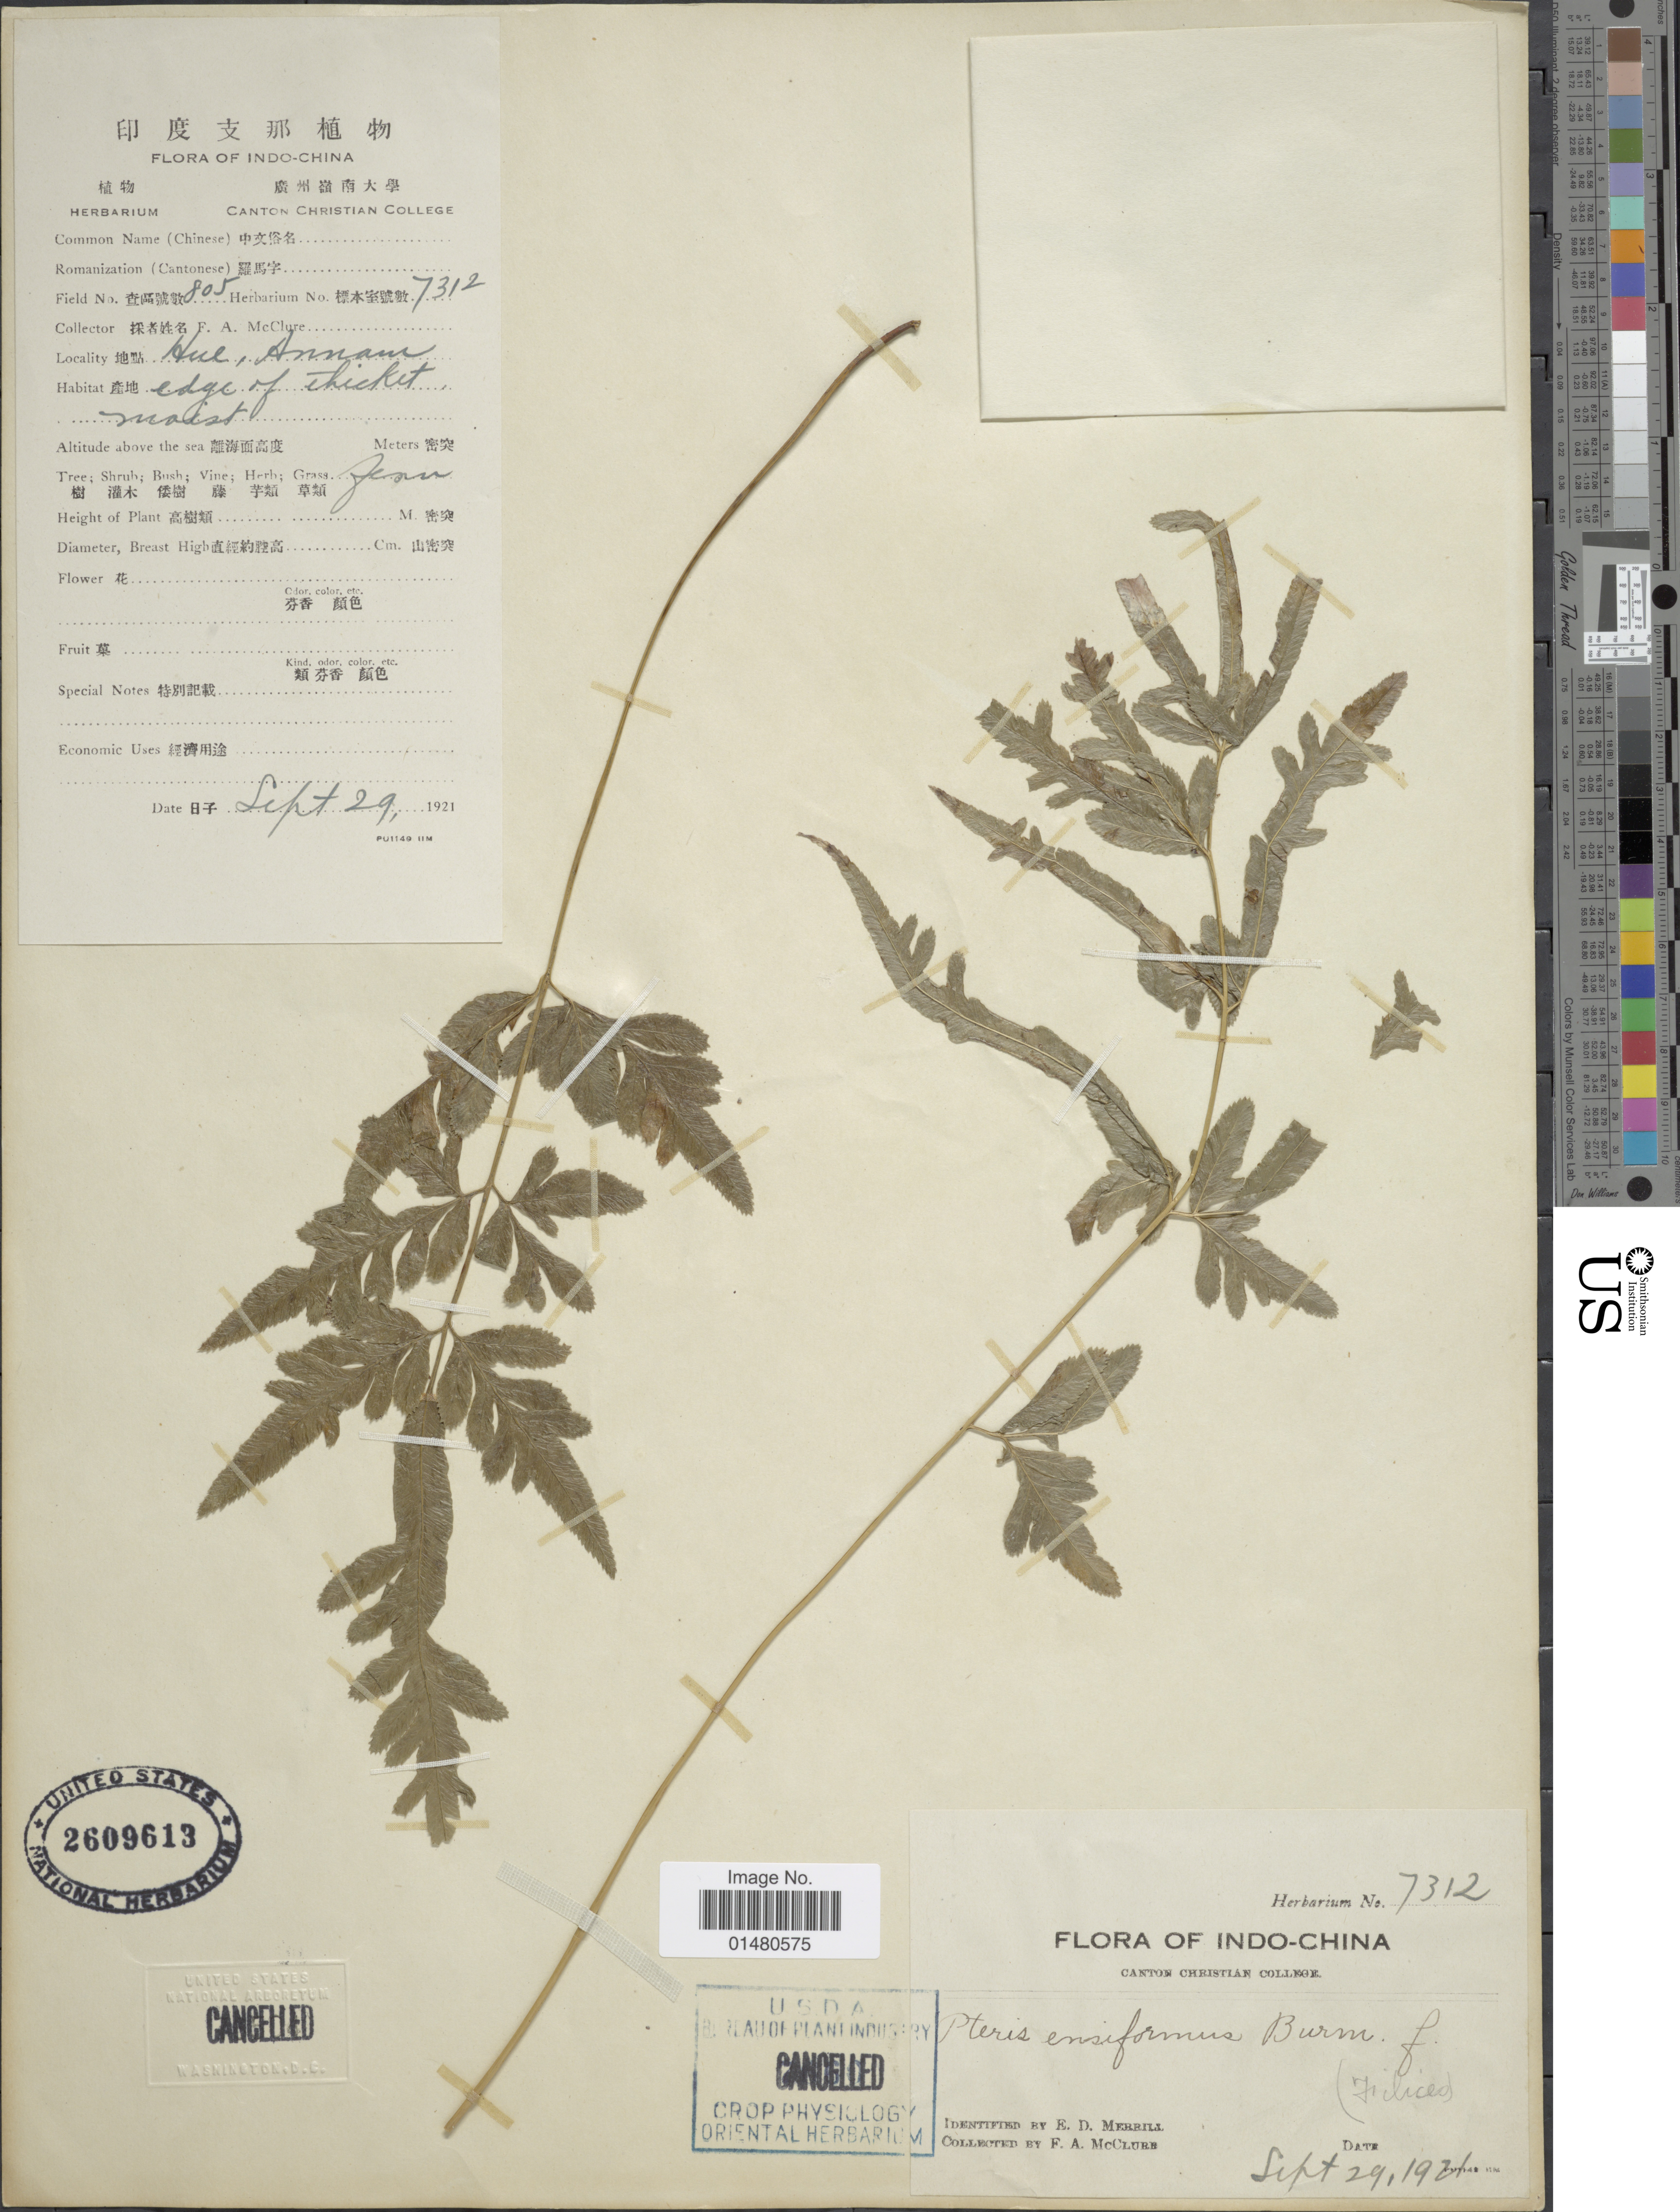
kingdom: Plantae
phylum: Tracheophyta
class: Polypodiopsida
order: Polypodiales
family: Pteridaceae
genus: Pteris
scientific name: Pteris ensiformis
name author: Burm. f.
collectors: F. A. McClure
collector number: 805/7312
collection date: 1921-09-29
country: Vietnam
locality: Indo-China, Hue, Annam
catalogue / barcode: US 2609613